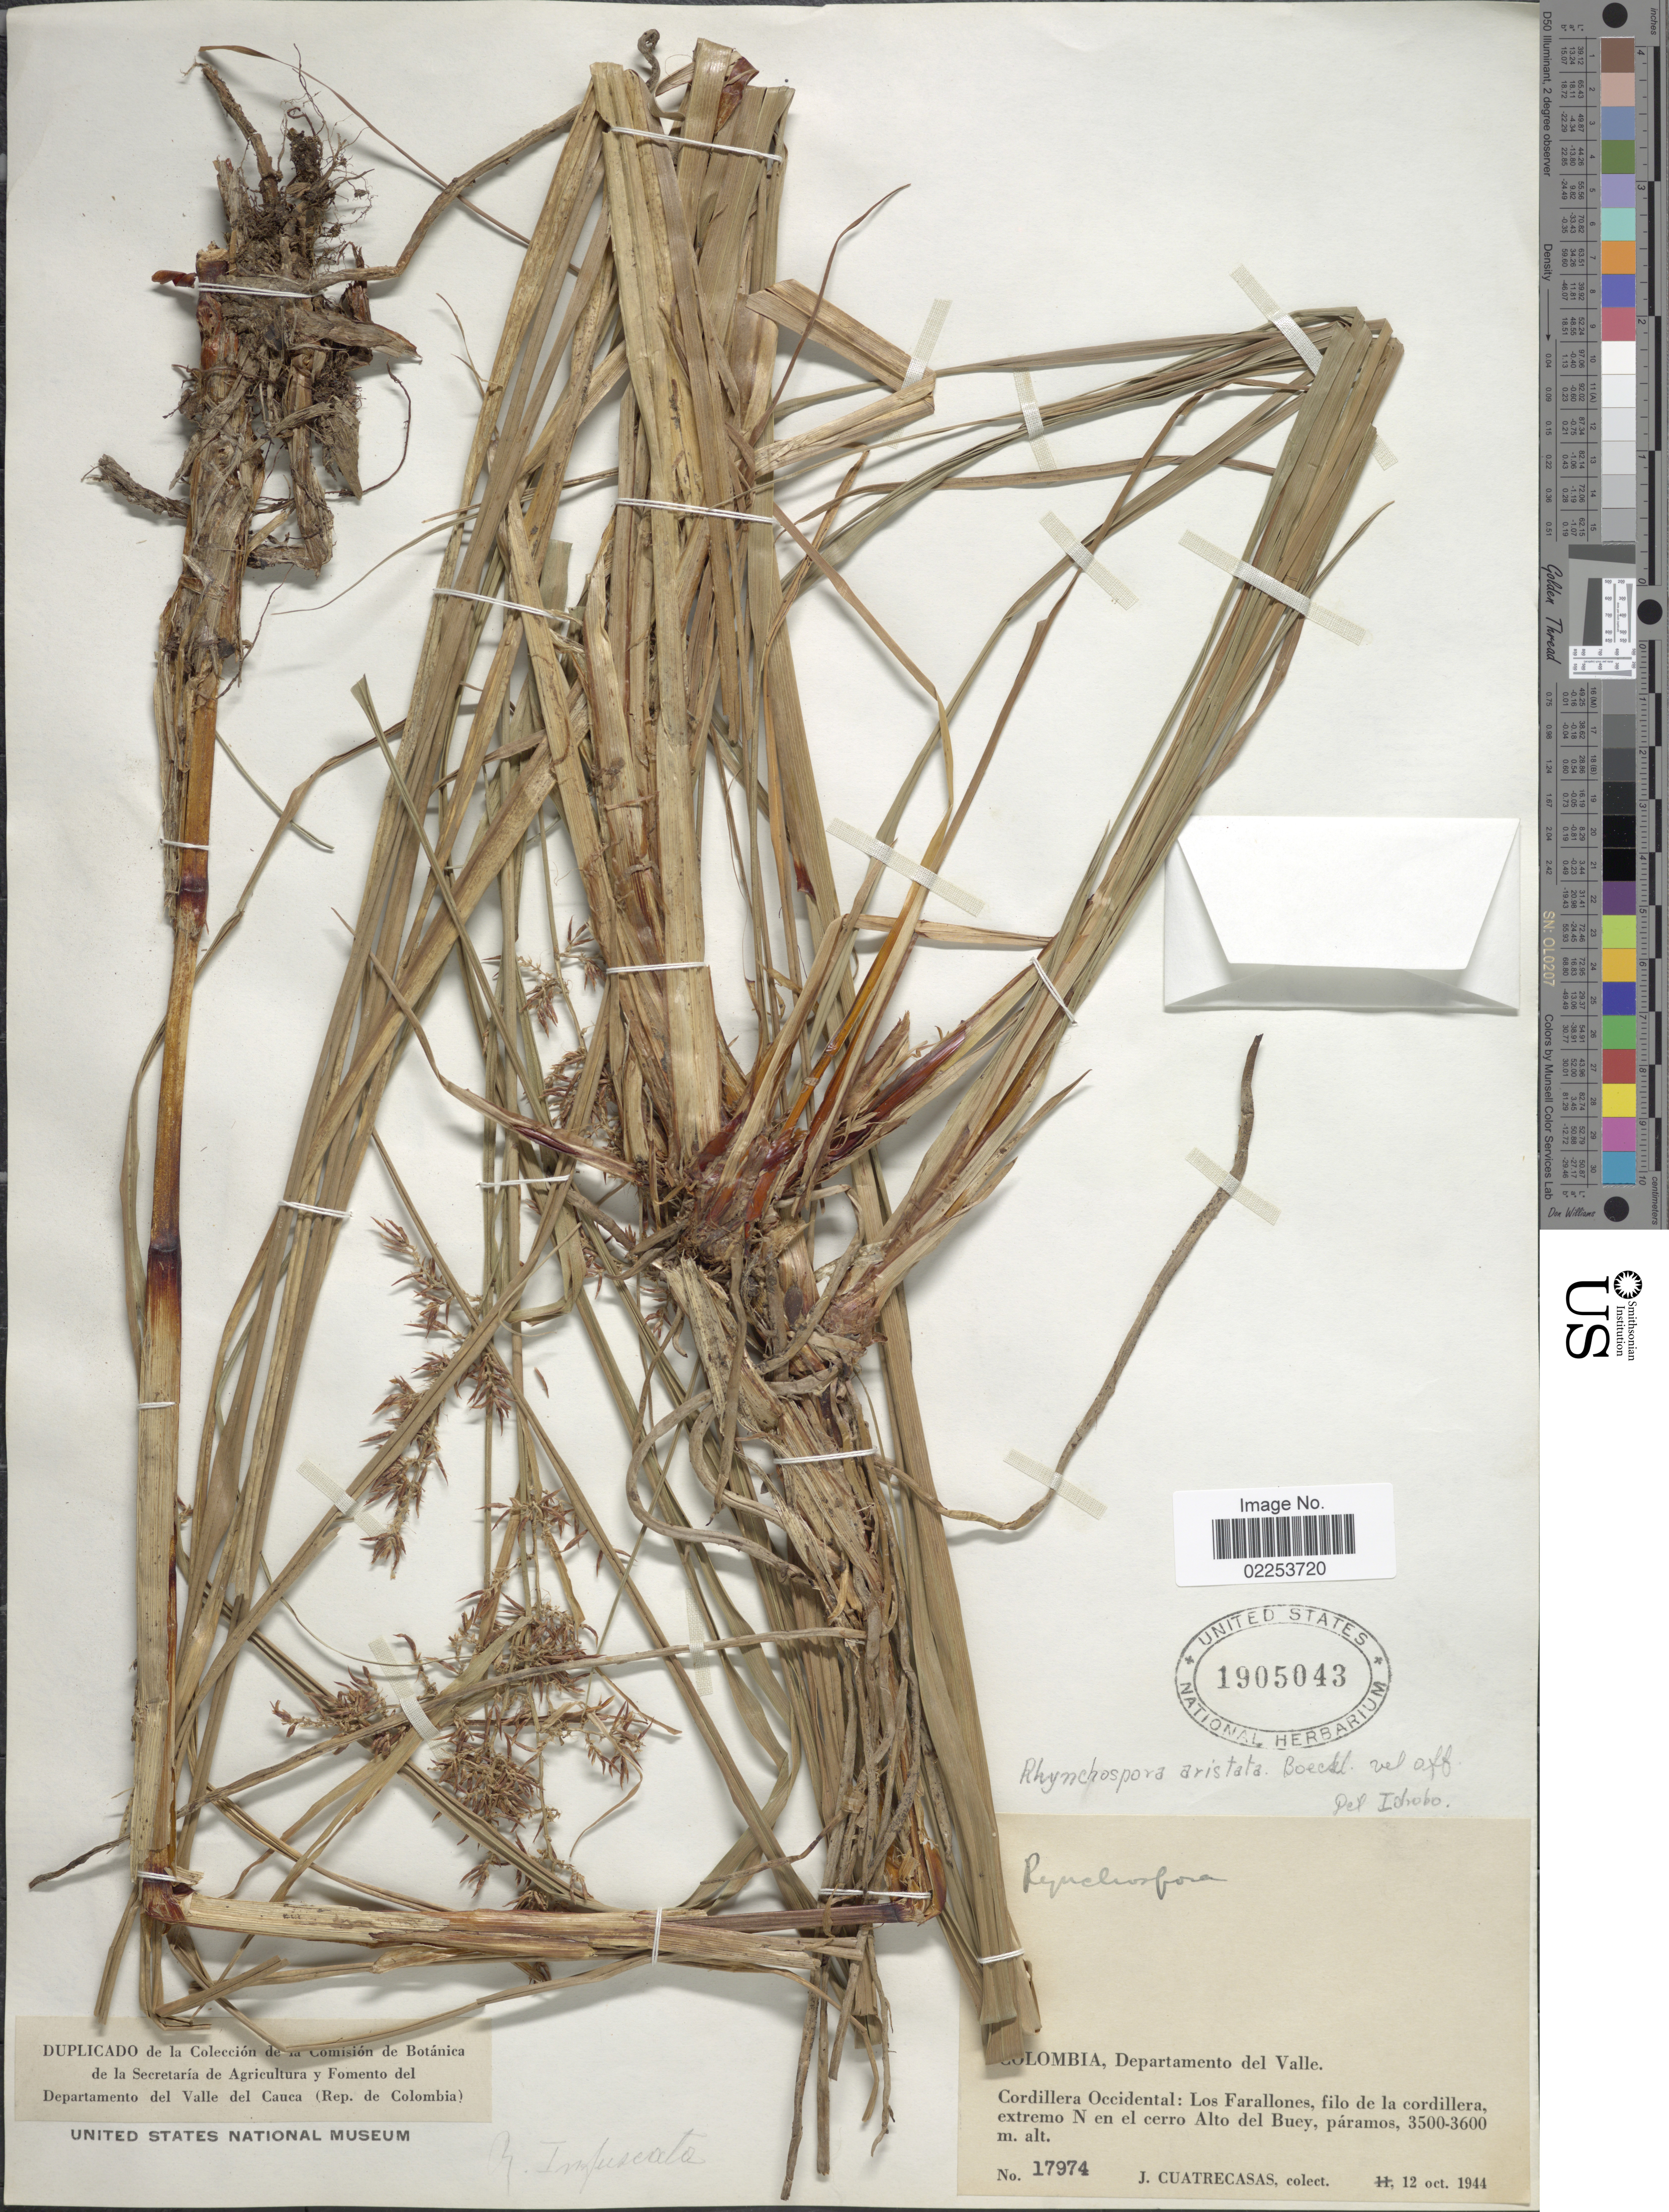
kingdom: Plantae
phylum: Tracheophyta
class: Liliopsida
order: Poales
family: Cyperaceae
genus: Rhynchospora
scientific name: Rhynchospora aristata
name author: Boeckeler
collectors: J. Cuatrecasas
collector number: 17974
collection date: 1944-10-12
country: Colombia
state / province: Valle del Cauca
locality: Colombia, Departamento del Valle, Cordiller Occidental: Los Farallones, filo de la cordillera, extremo N en el cerro Alto del Buey.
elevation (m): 3500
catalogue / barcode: US 1905043